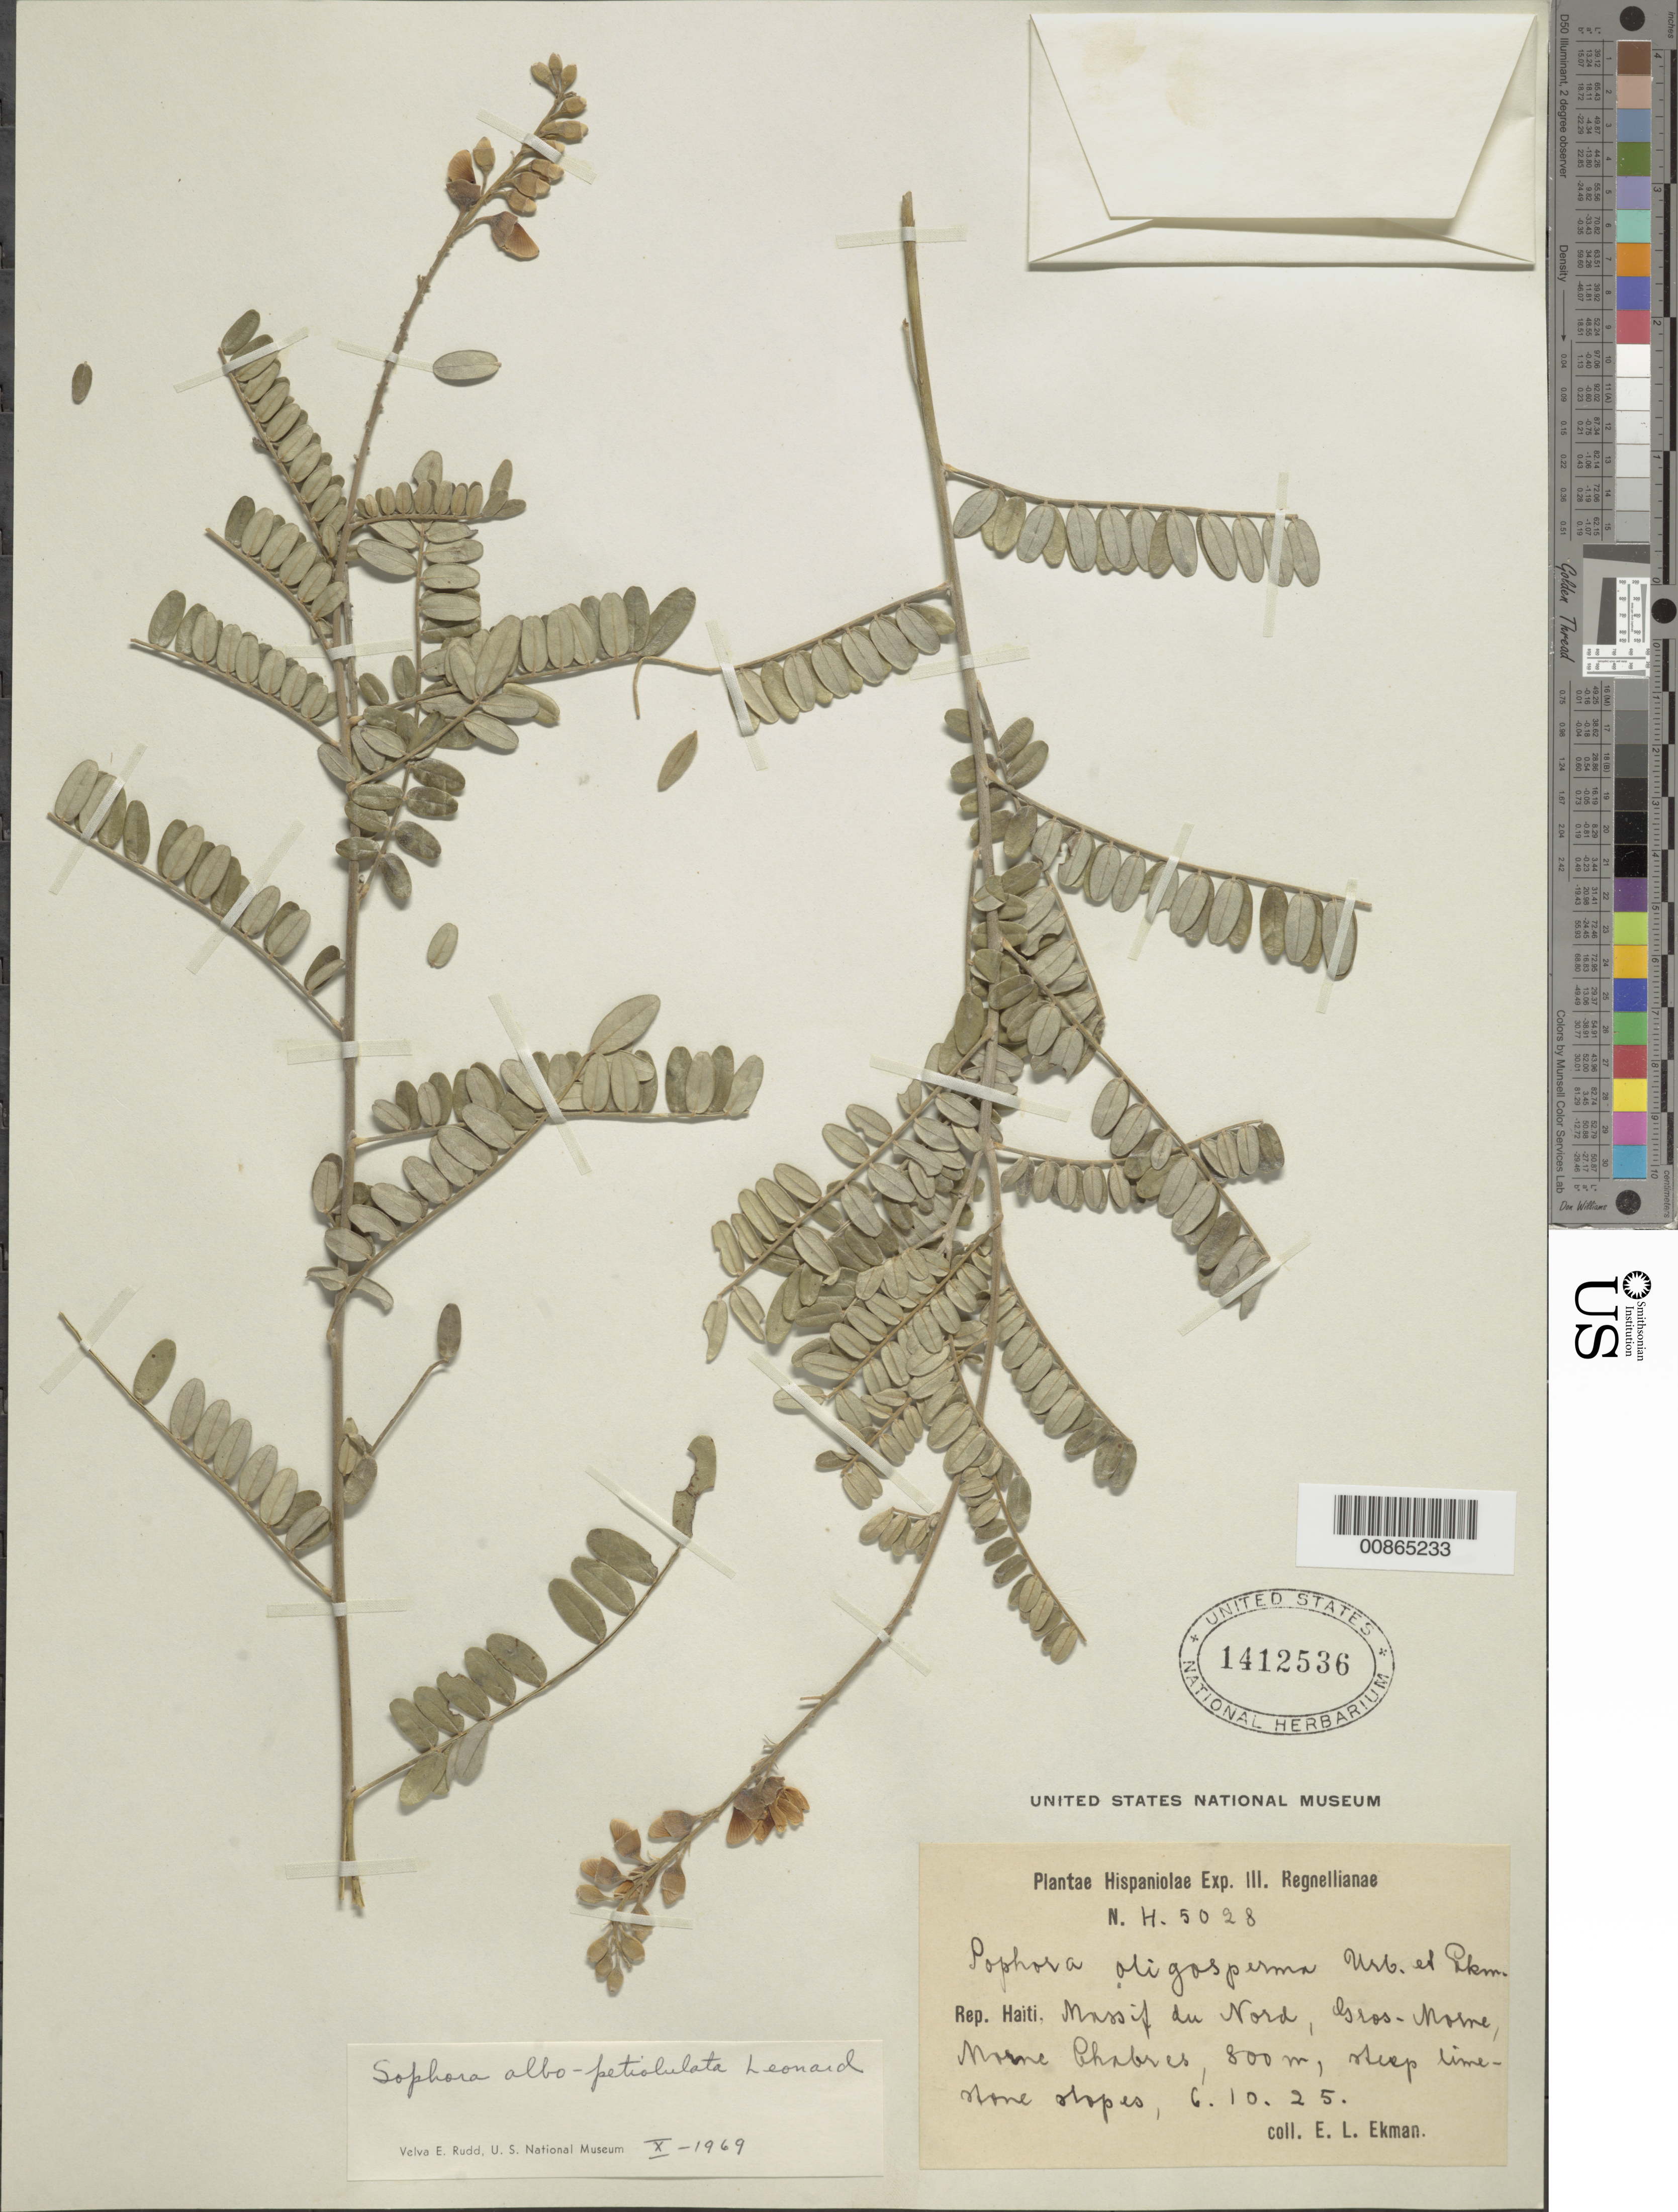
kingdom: Plantae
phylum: Tracheophyta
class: Magnoliopsida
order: Fabales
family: Fabaceae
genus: Sophora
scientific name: Sophora albo-petiolulata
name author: Leonard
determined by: Rudd, V. E.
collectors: E. L. Ekman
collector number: H 5028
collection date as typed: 06 Oct 1925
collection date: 1925-10-06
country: Haiti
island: Hispaniola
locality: Massif du Nord, Gros-Morne, Morne Chabres.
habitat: Steep limestone slopes.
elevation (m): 800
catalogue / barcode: US 1412536